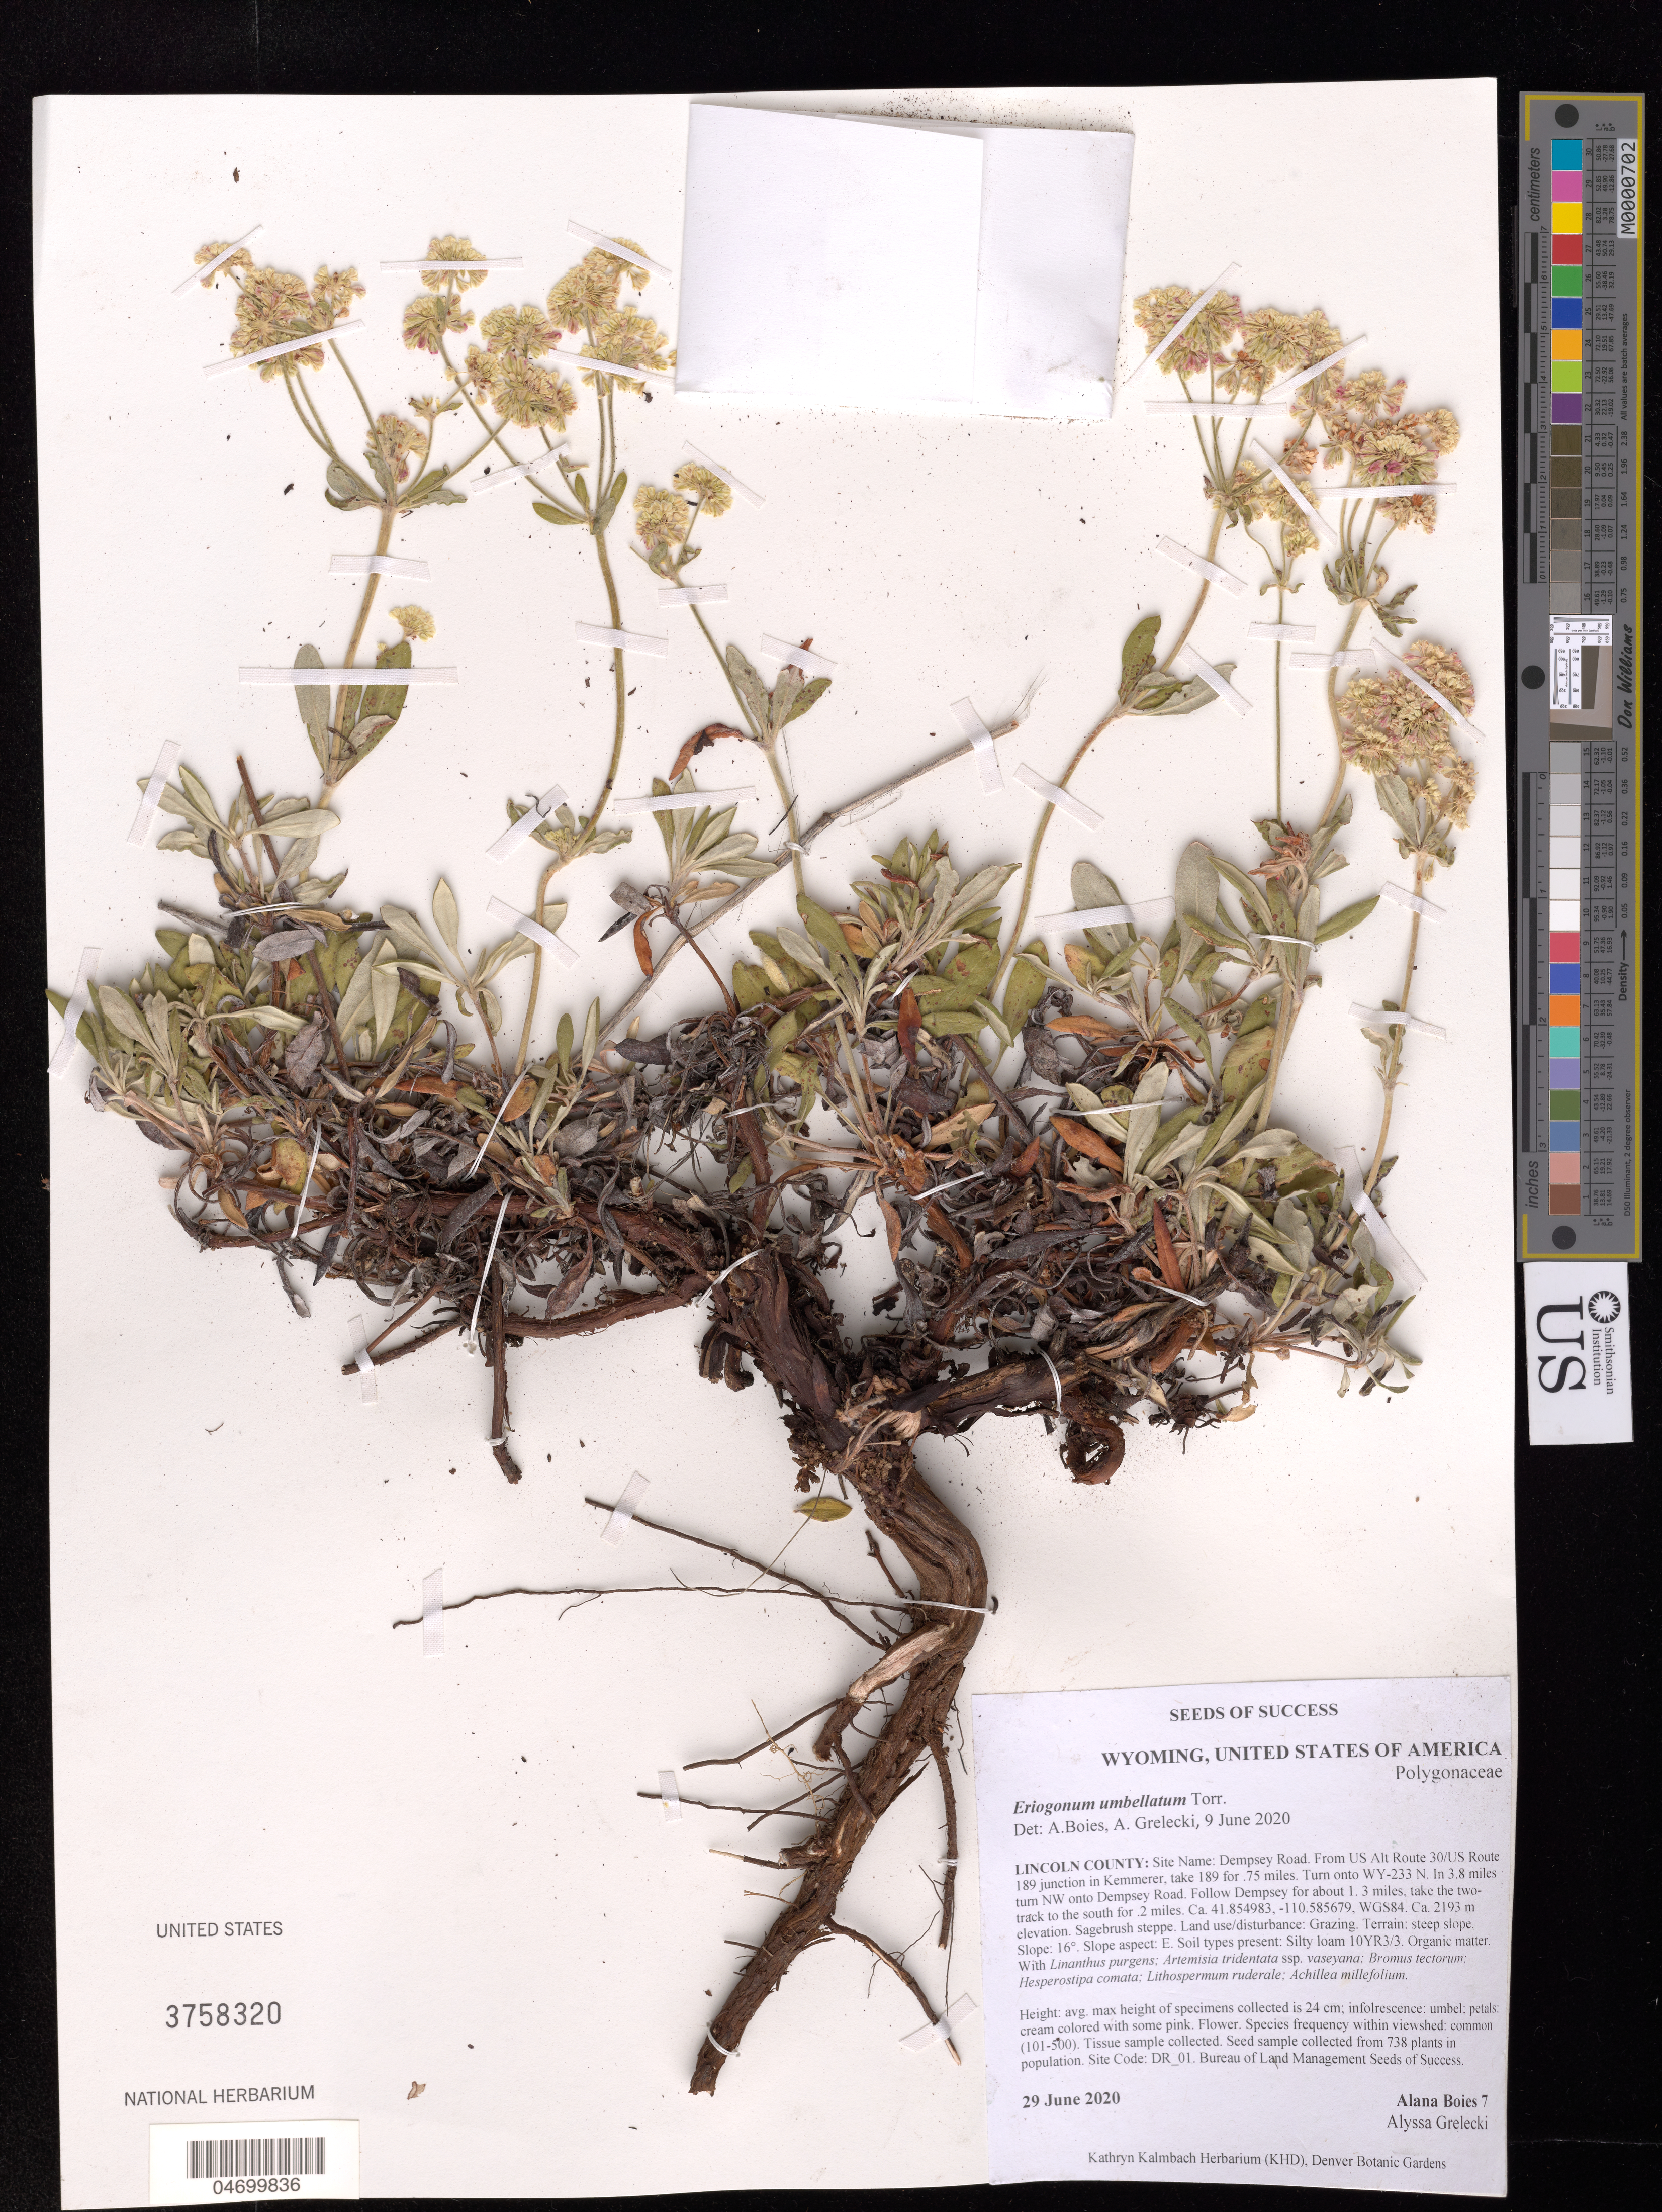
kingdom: Plantae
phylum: Tracheophyta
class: Magnoliopsida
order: Caryophyllales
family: Polygonaceae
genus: Eriogonum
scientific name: Eriogonum umbellatum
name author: Torr.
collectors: A. Boies & A. Grelecki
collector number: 7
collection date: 2020-06-29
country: United States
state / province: Wyoming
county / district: Lincoln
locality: Dempsey Road.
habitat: Sagebrush steppe. Silty loam soil. With Artemisia tridentata, Achillea millefolium, Bromus tectorum, etc.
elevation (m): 2193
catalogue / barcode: US 3758320